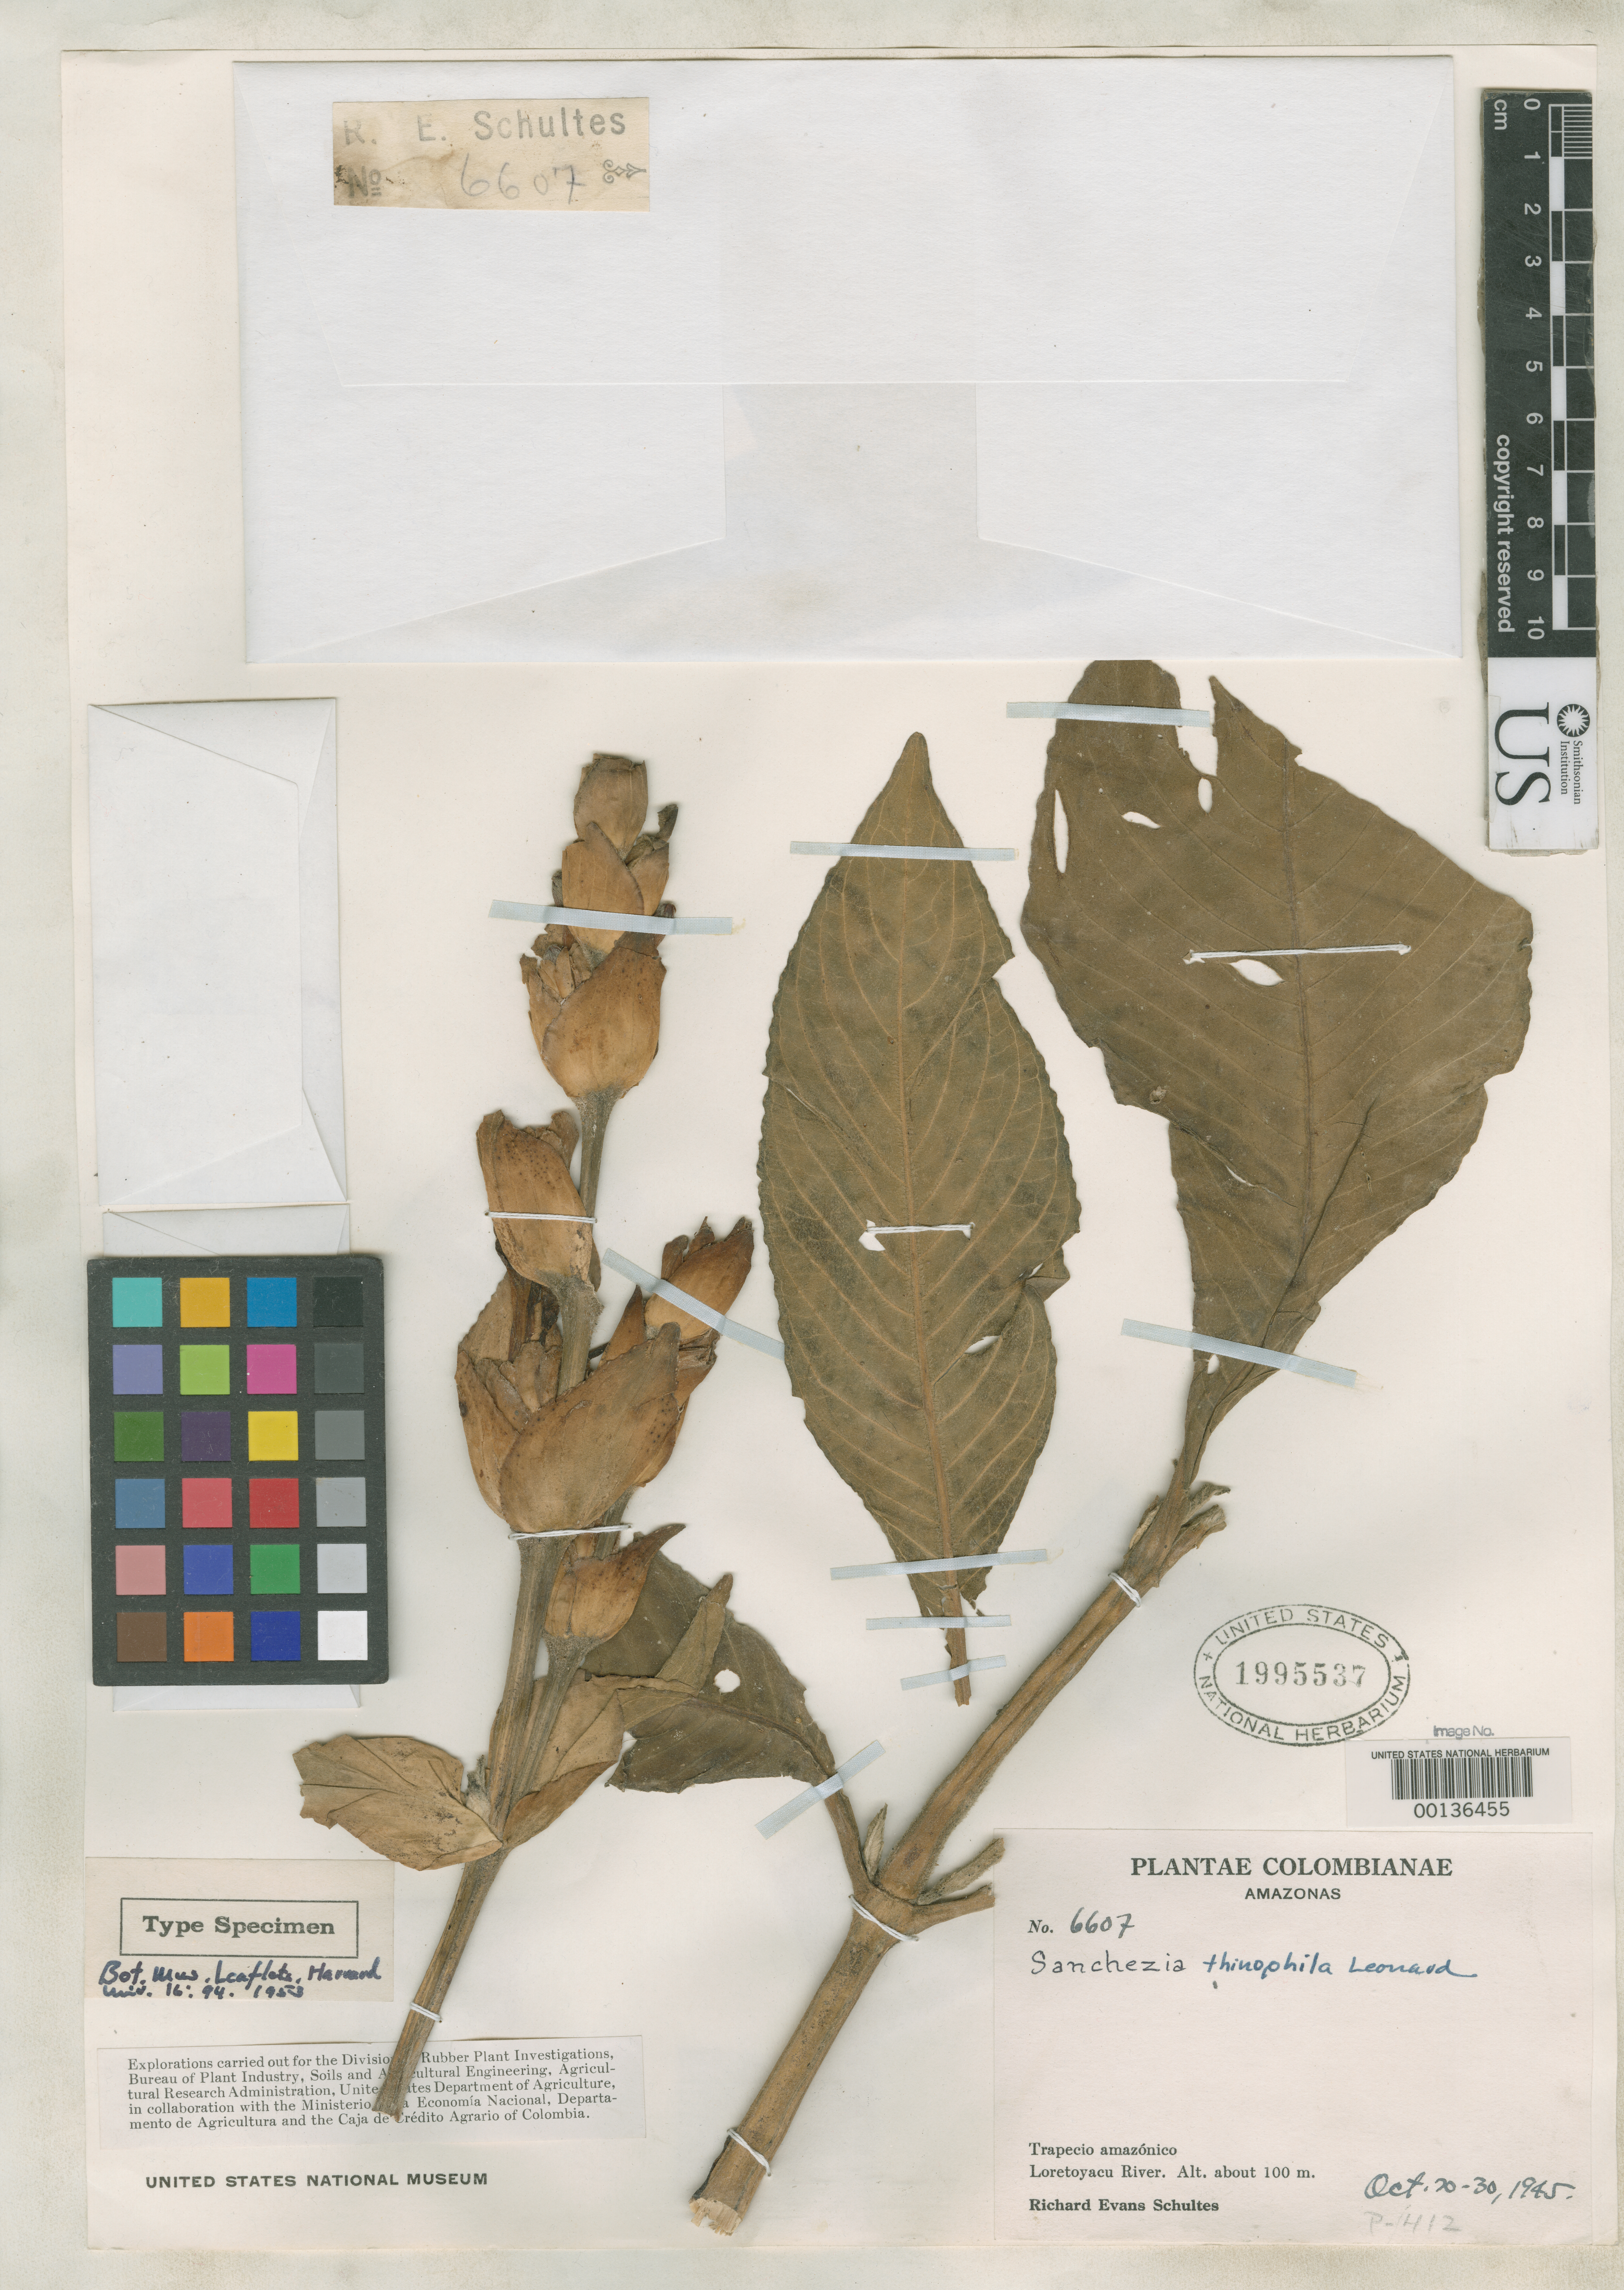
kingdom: Plantae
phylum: Tracheophyta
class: Magnoliopsida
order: Lamiales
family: Acanthaceae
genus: Sanchezia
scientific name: Sanchezia thinophila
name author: Leonard in R.E. Schult.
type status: Holotype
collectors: R. E. Schultes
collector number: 6607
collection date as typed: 20 Oct 1945 to 30 Oct 1945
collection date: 1945-10-20/1945-10-30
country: Colombia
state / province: Amazônas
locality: Loreta-Yacu River.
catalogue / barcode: US 1995537